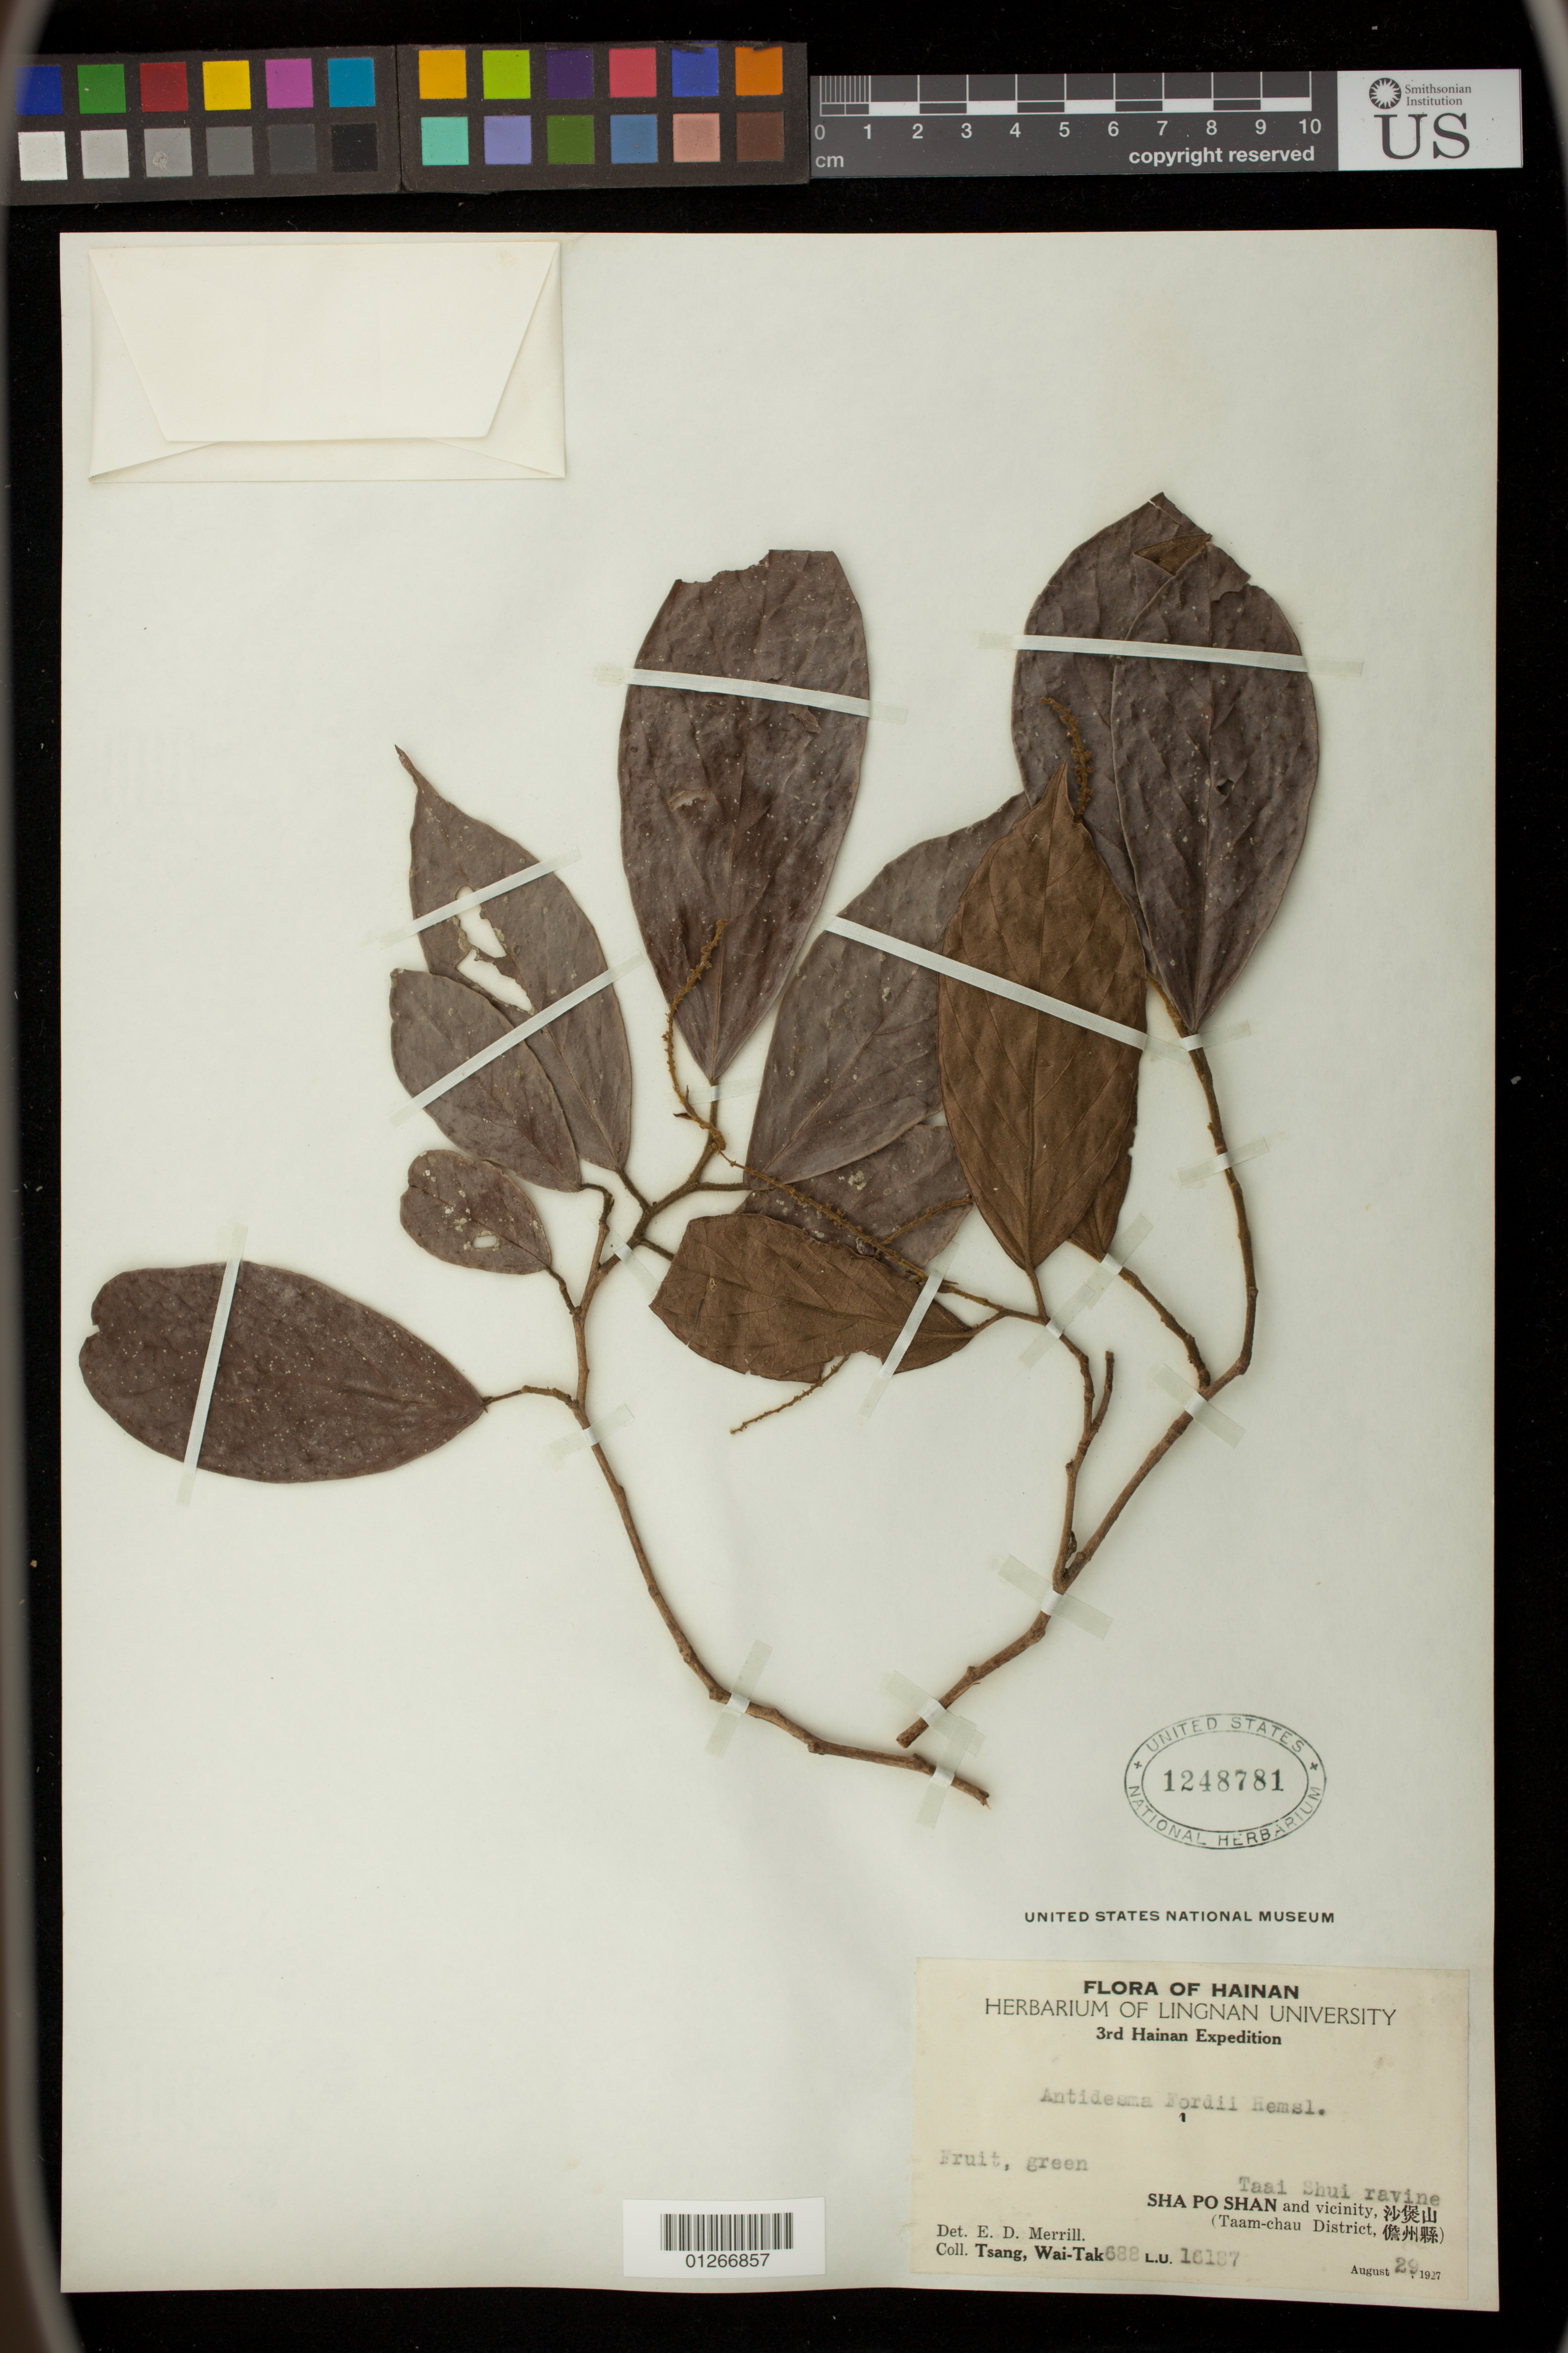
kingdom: Plantae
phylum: Tracheophyta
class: Magnoliopsida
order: Malpighiales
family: Phyllanthaceae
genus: Antidesma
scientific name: Antidesma fordii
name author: Hemsl.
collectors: W. T. Tsang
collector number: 688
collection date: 1927-08-29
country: China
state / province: Hainan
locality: Taai Shui ravine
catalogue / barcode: US 1248781